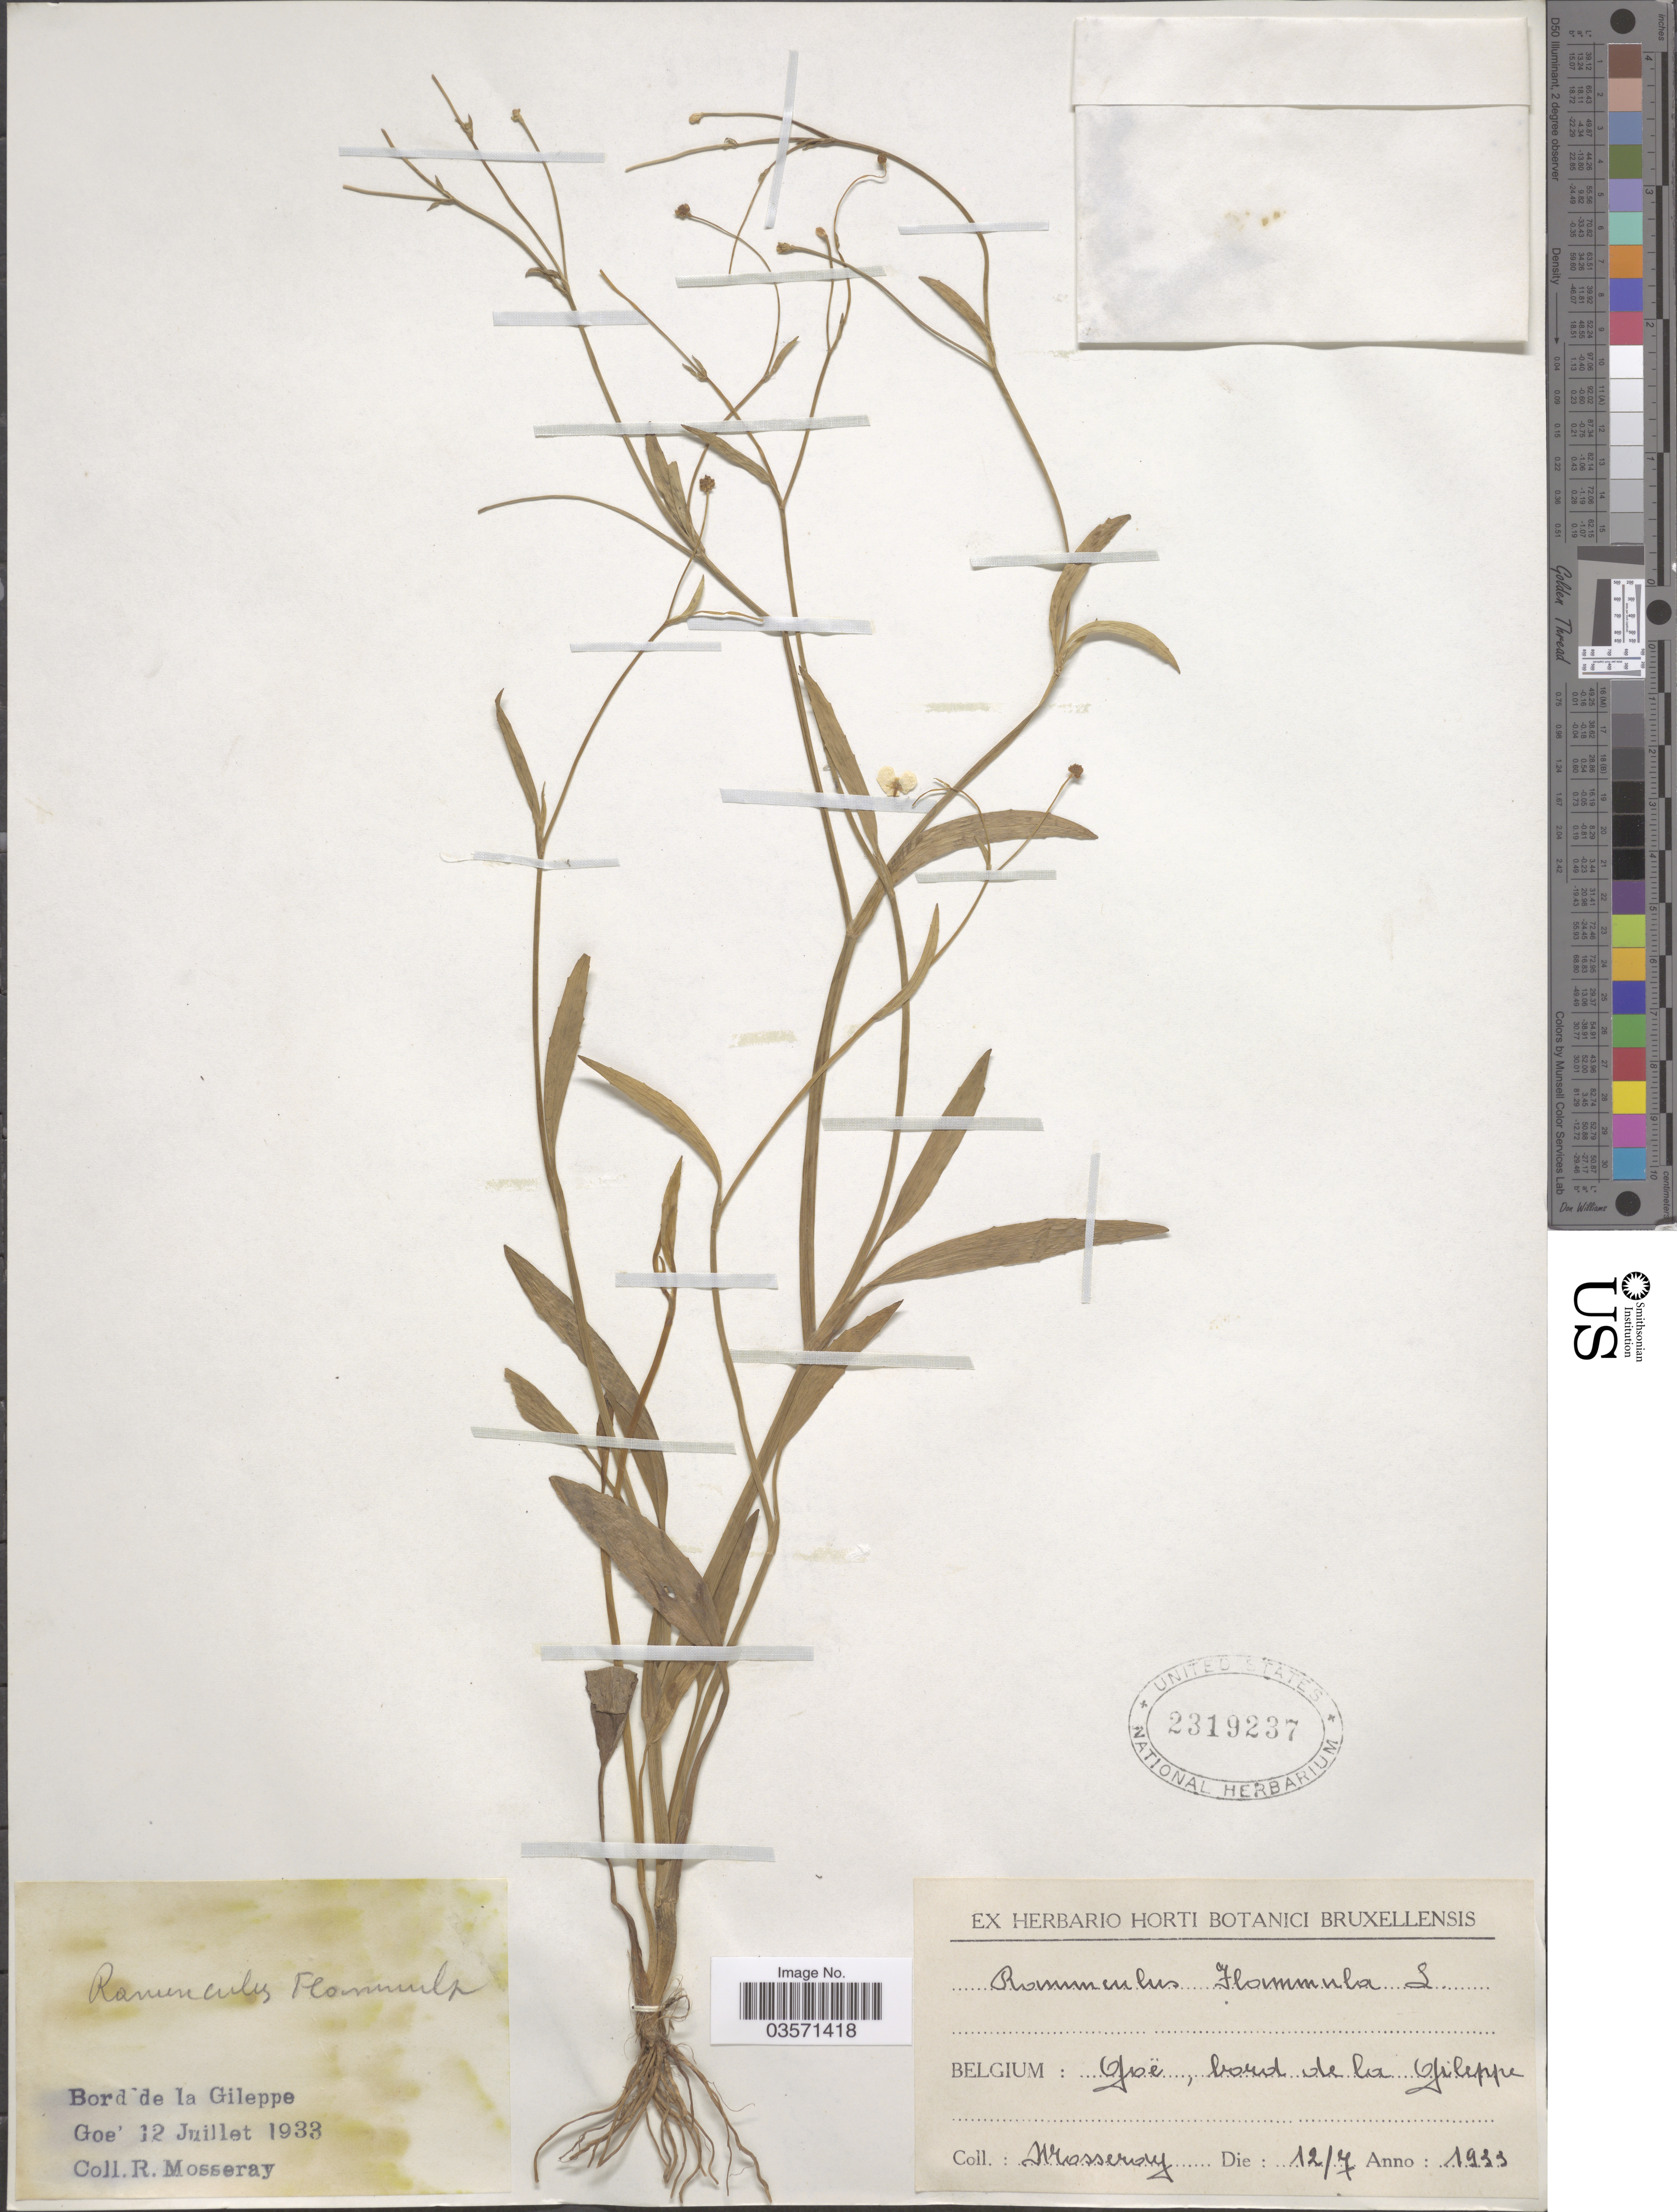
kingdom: Plantae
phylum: Tracheophyta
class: Magnoliopsida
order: Ranunculales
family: Ranunculaceae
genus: Ranunculus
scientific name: Ranunculus flammula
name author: L.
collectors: R. Mosseray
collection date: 1933-07-12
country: Belgium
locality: Goë, bord de la Gileppe.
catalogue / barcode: US 2319237